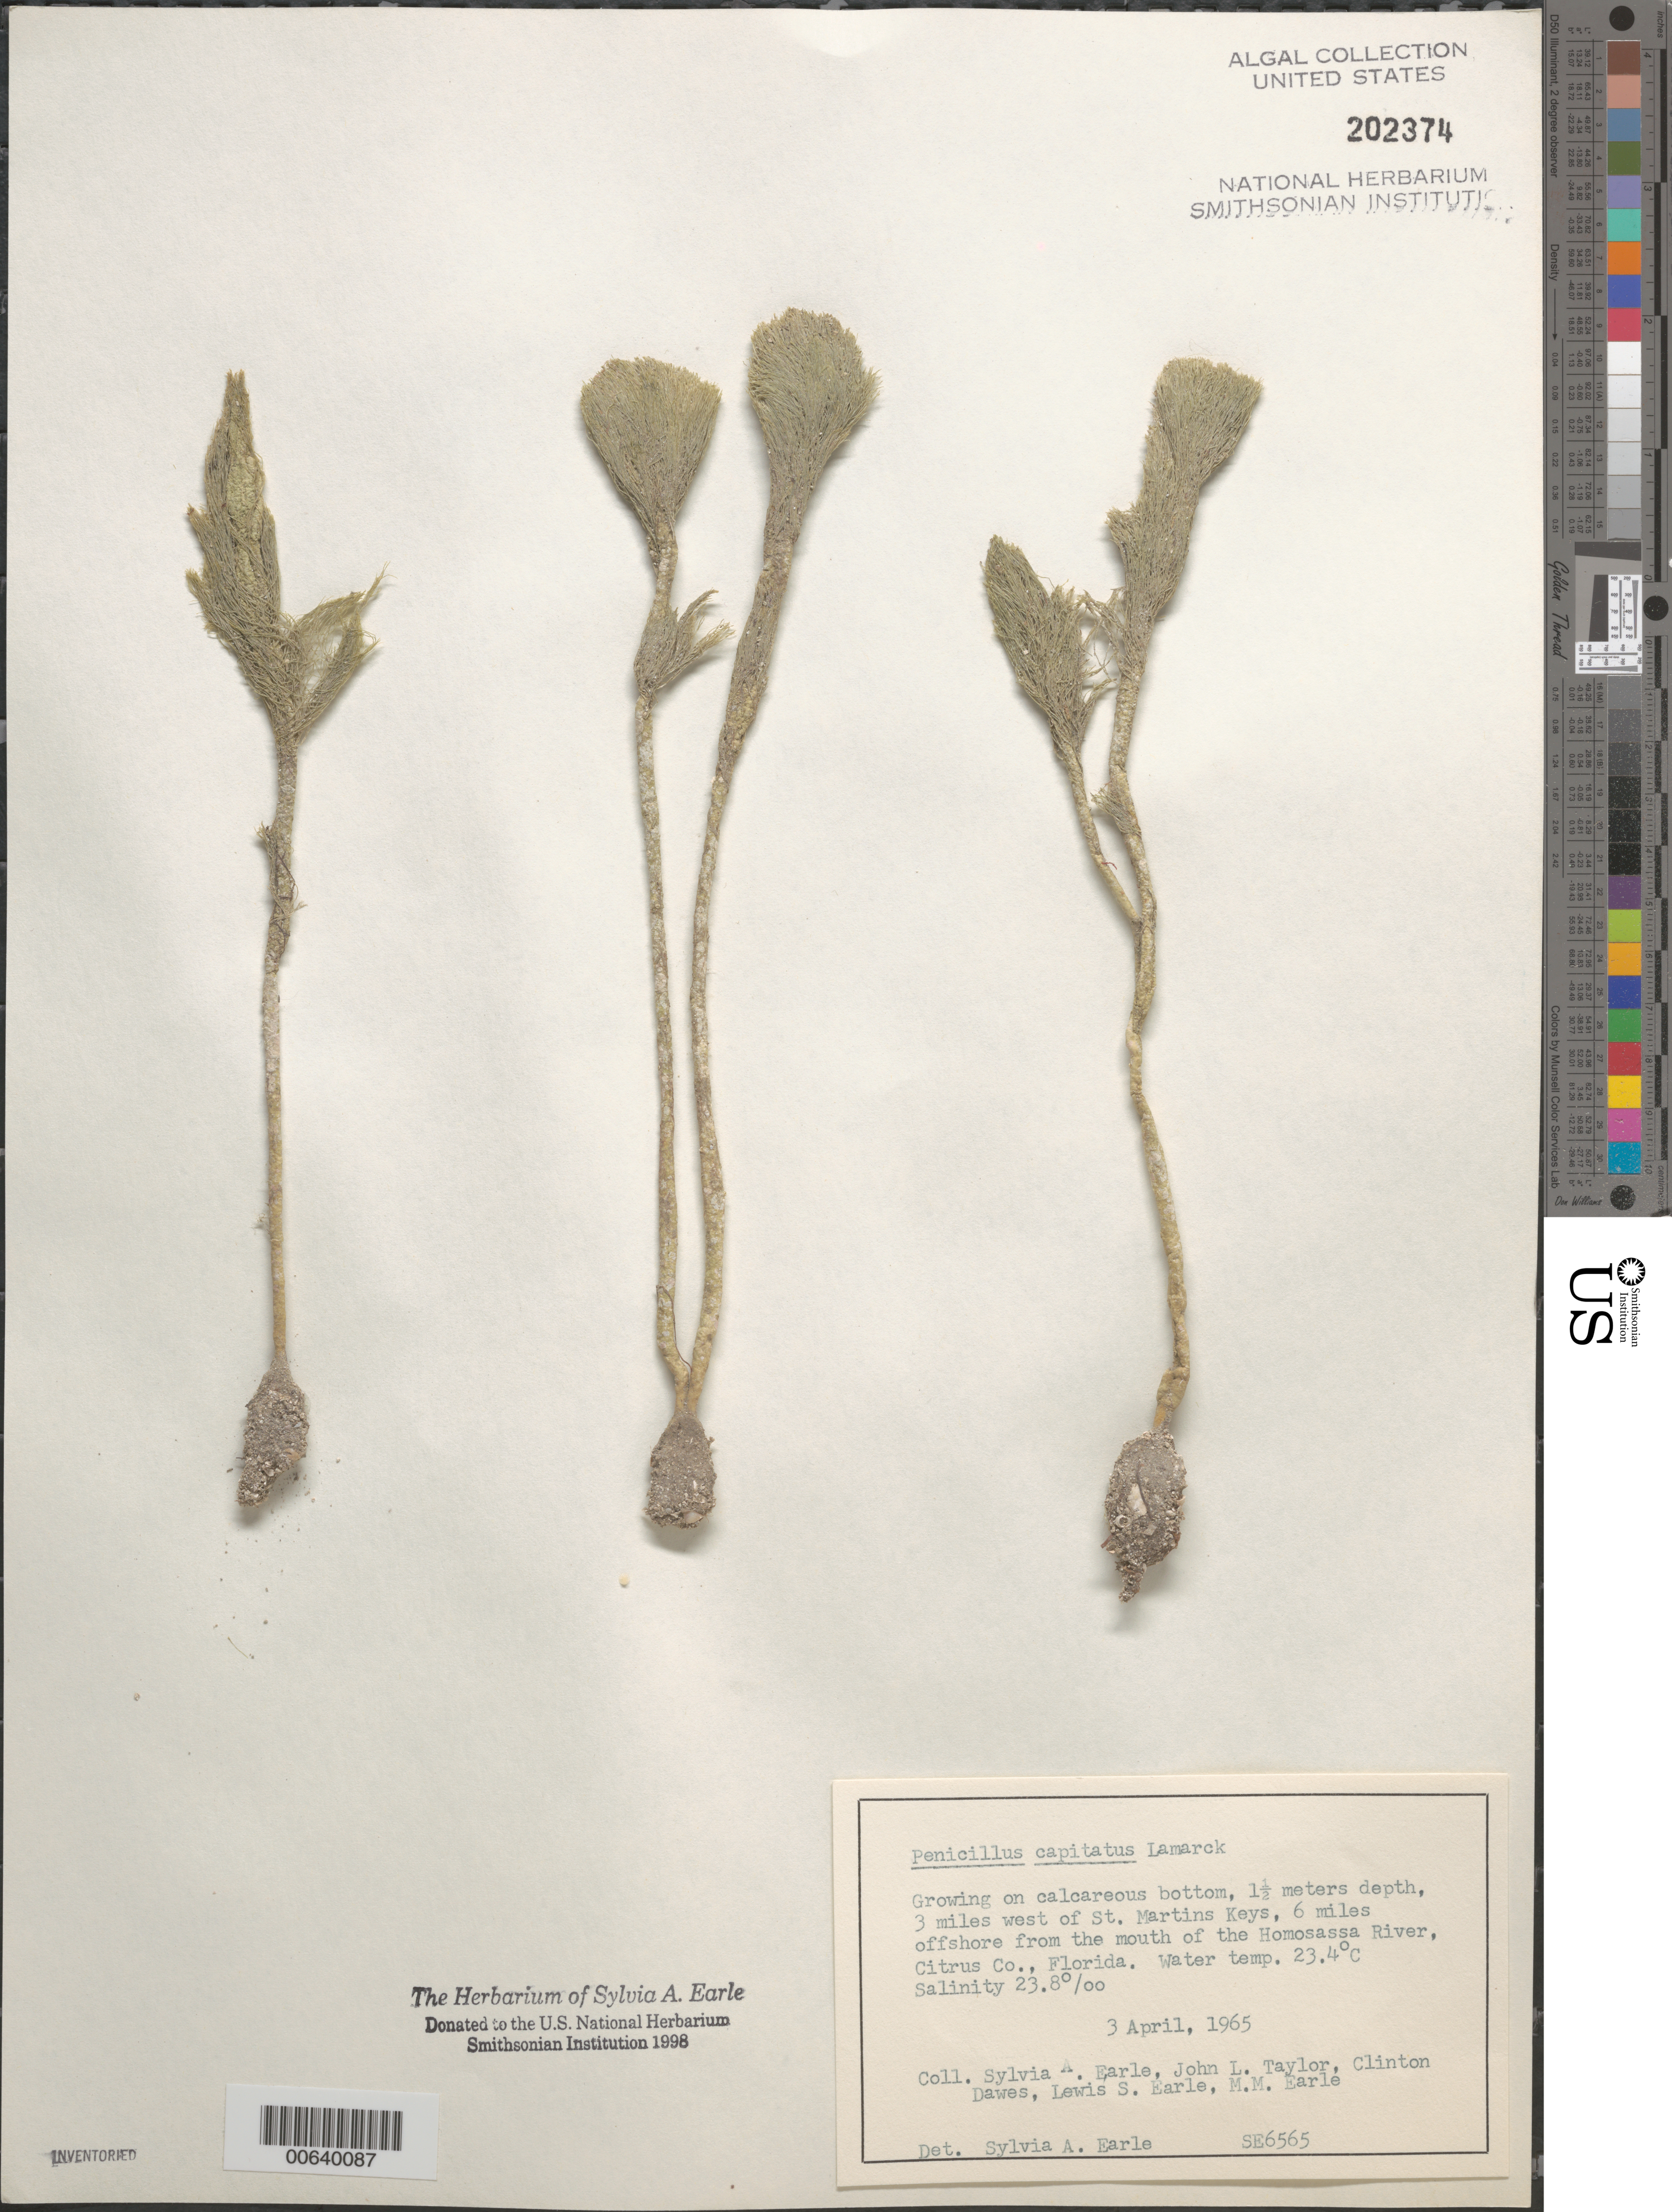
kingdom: Plantae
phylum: Chlorophyta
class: Ulvophyceae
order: Bryopsidales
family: Udoteaceae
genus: Penicillus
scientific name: Penicillus capitatus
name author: Lam.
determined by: Earle, S. A.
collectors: S. A. Earle, J. L. Taylor, C. Dawes, L. Earle & M. Earle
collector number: SE 6565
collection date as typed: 03 Apr 1965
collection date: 1965-04-03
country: United States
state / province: Florida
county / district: Citrus County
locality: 6 miles off Homosassa River mouth, 3 miles west of St. Martins Keys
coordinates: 28 47.5'N, 82 47.2'W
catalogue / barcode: US 202374